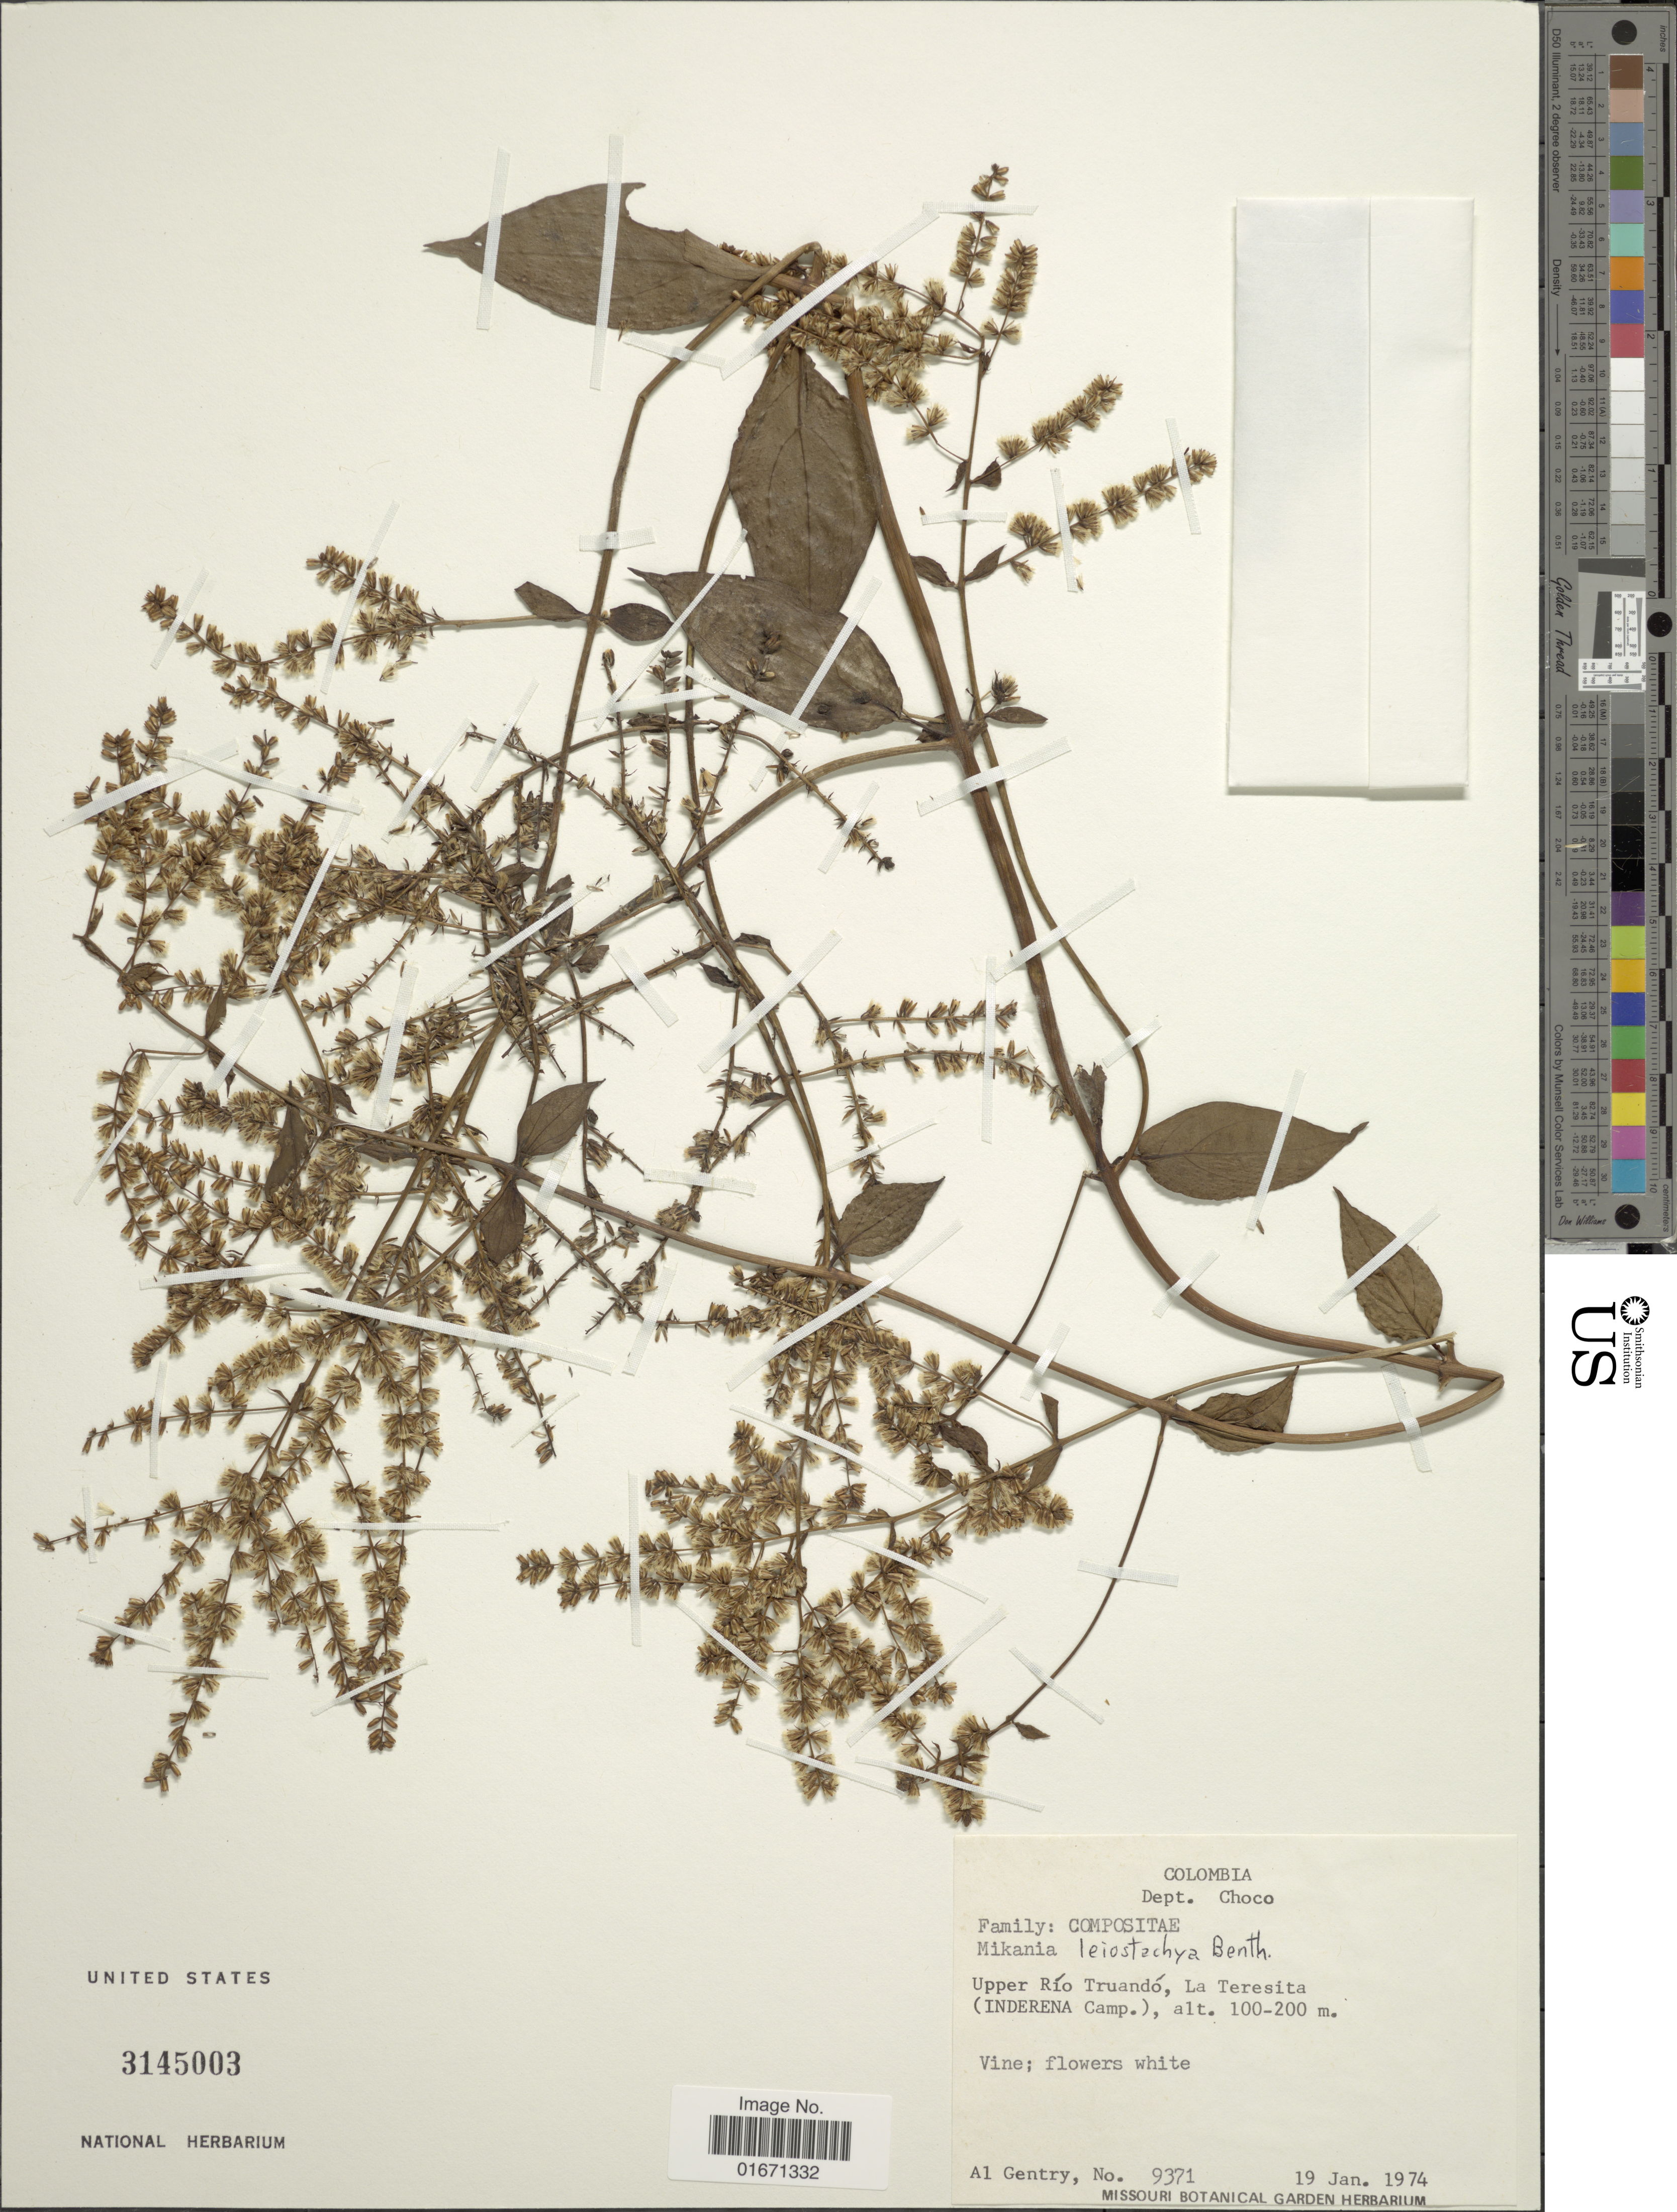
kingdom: Plantae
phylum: Tracheophyta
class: Magnoliopsida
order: Asterales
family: Asteraceae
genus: Mikania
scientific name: Mikania leiostachya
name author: Benth.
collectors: A. H. Gentry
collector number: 9371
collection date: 1974-01-19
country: Colombia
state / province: Chocó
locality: Upper Rio Truando, La Teresita (Inderena Camp)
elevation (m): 100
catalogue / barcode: US 3145003